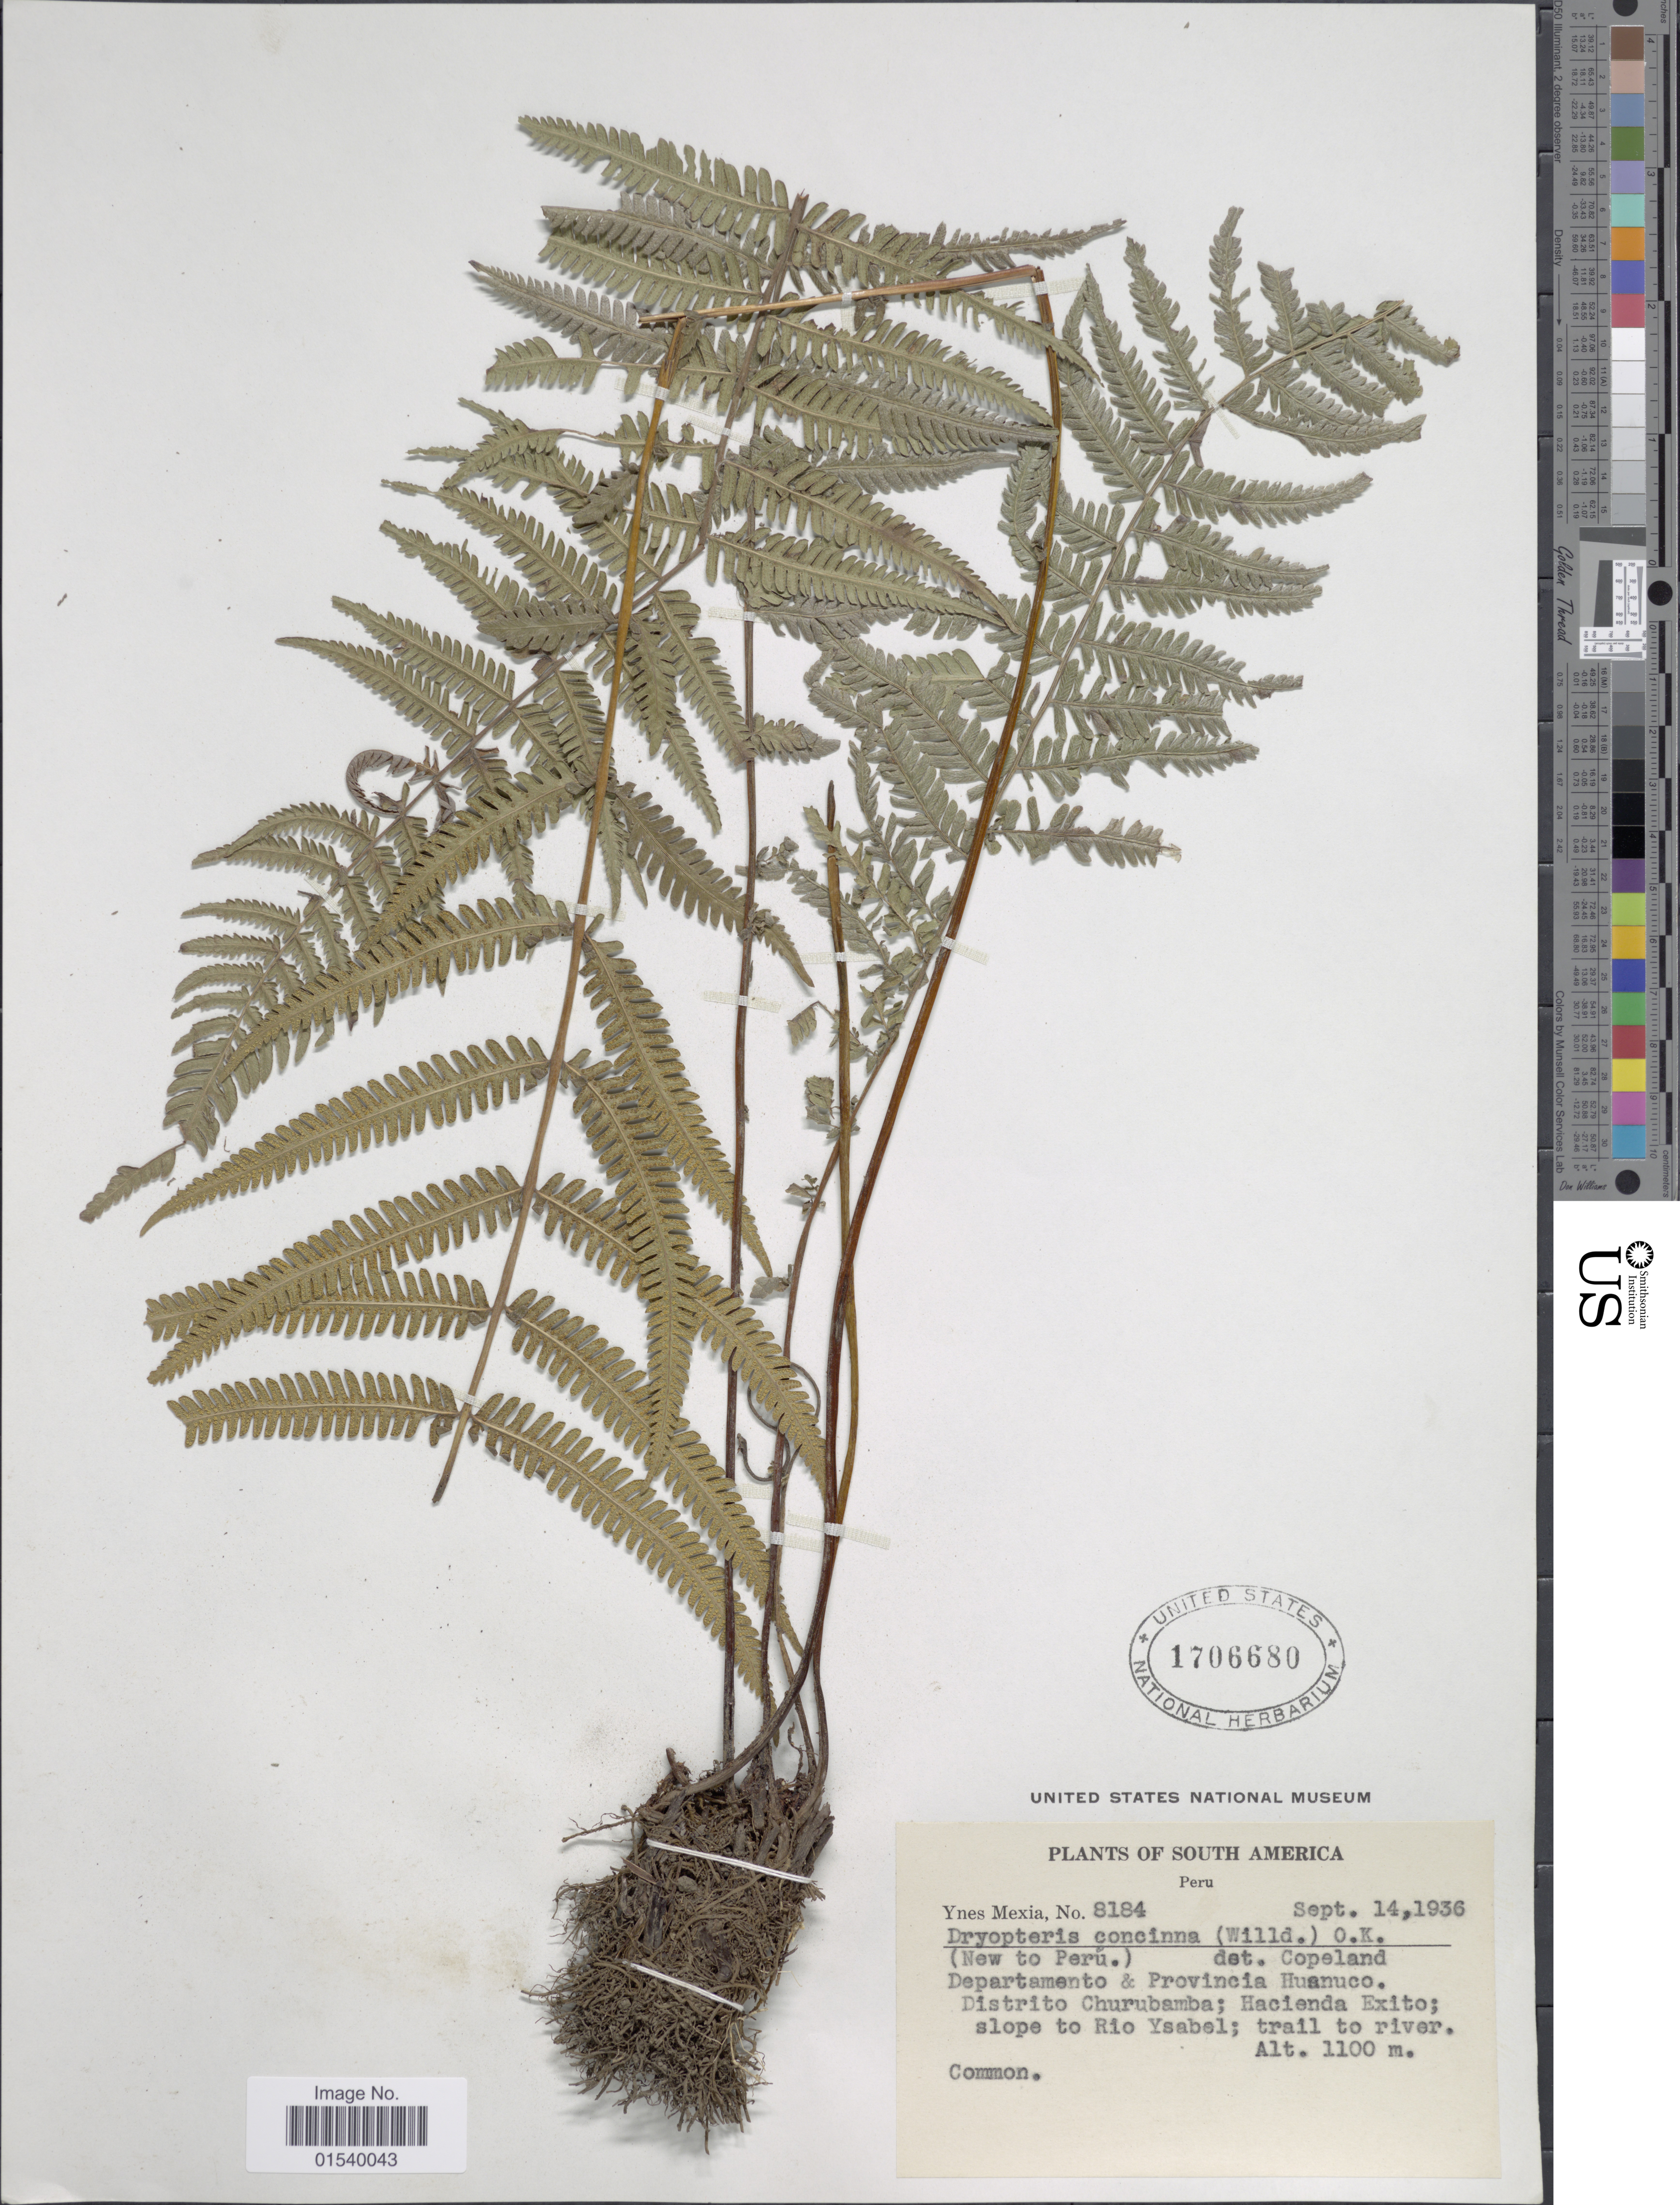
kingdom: Plantae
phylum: Tracheophyta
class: Polypodiopsida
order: Polypodiales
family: Thelypteridaceae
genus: Amauropelta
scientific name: Amauropelta concinna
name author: (Willd.) Pic. Serm.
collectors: Y. Mexia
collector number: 8148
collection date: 1936-09-14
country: Peru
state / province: Huánuco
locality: Departamento Huanuco. Distrito Churumba; Hacienda Exito; slope to rio Ysabel; trail to river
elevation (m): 1100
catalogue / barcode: US 1706680